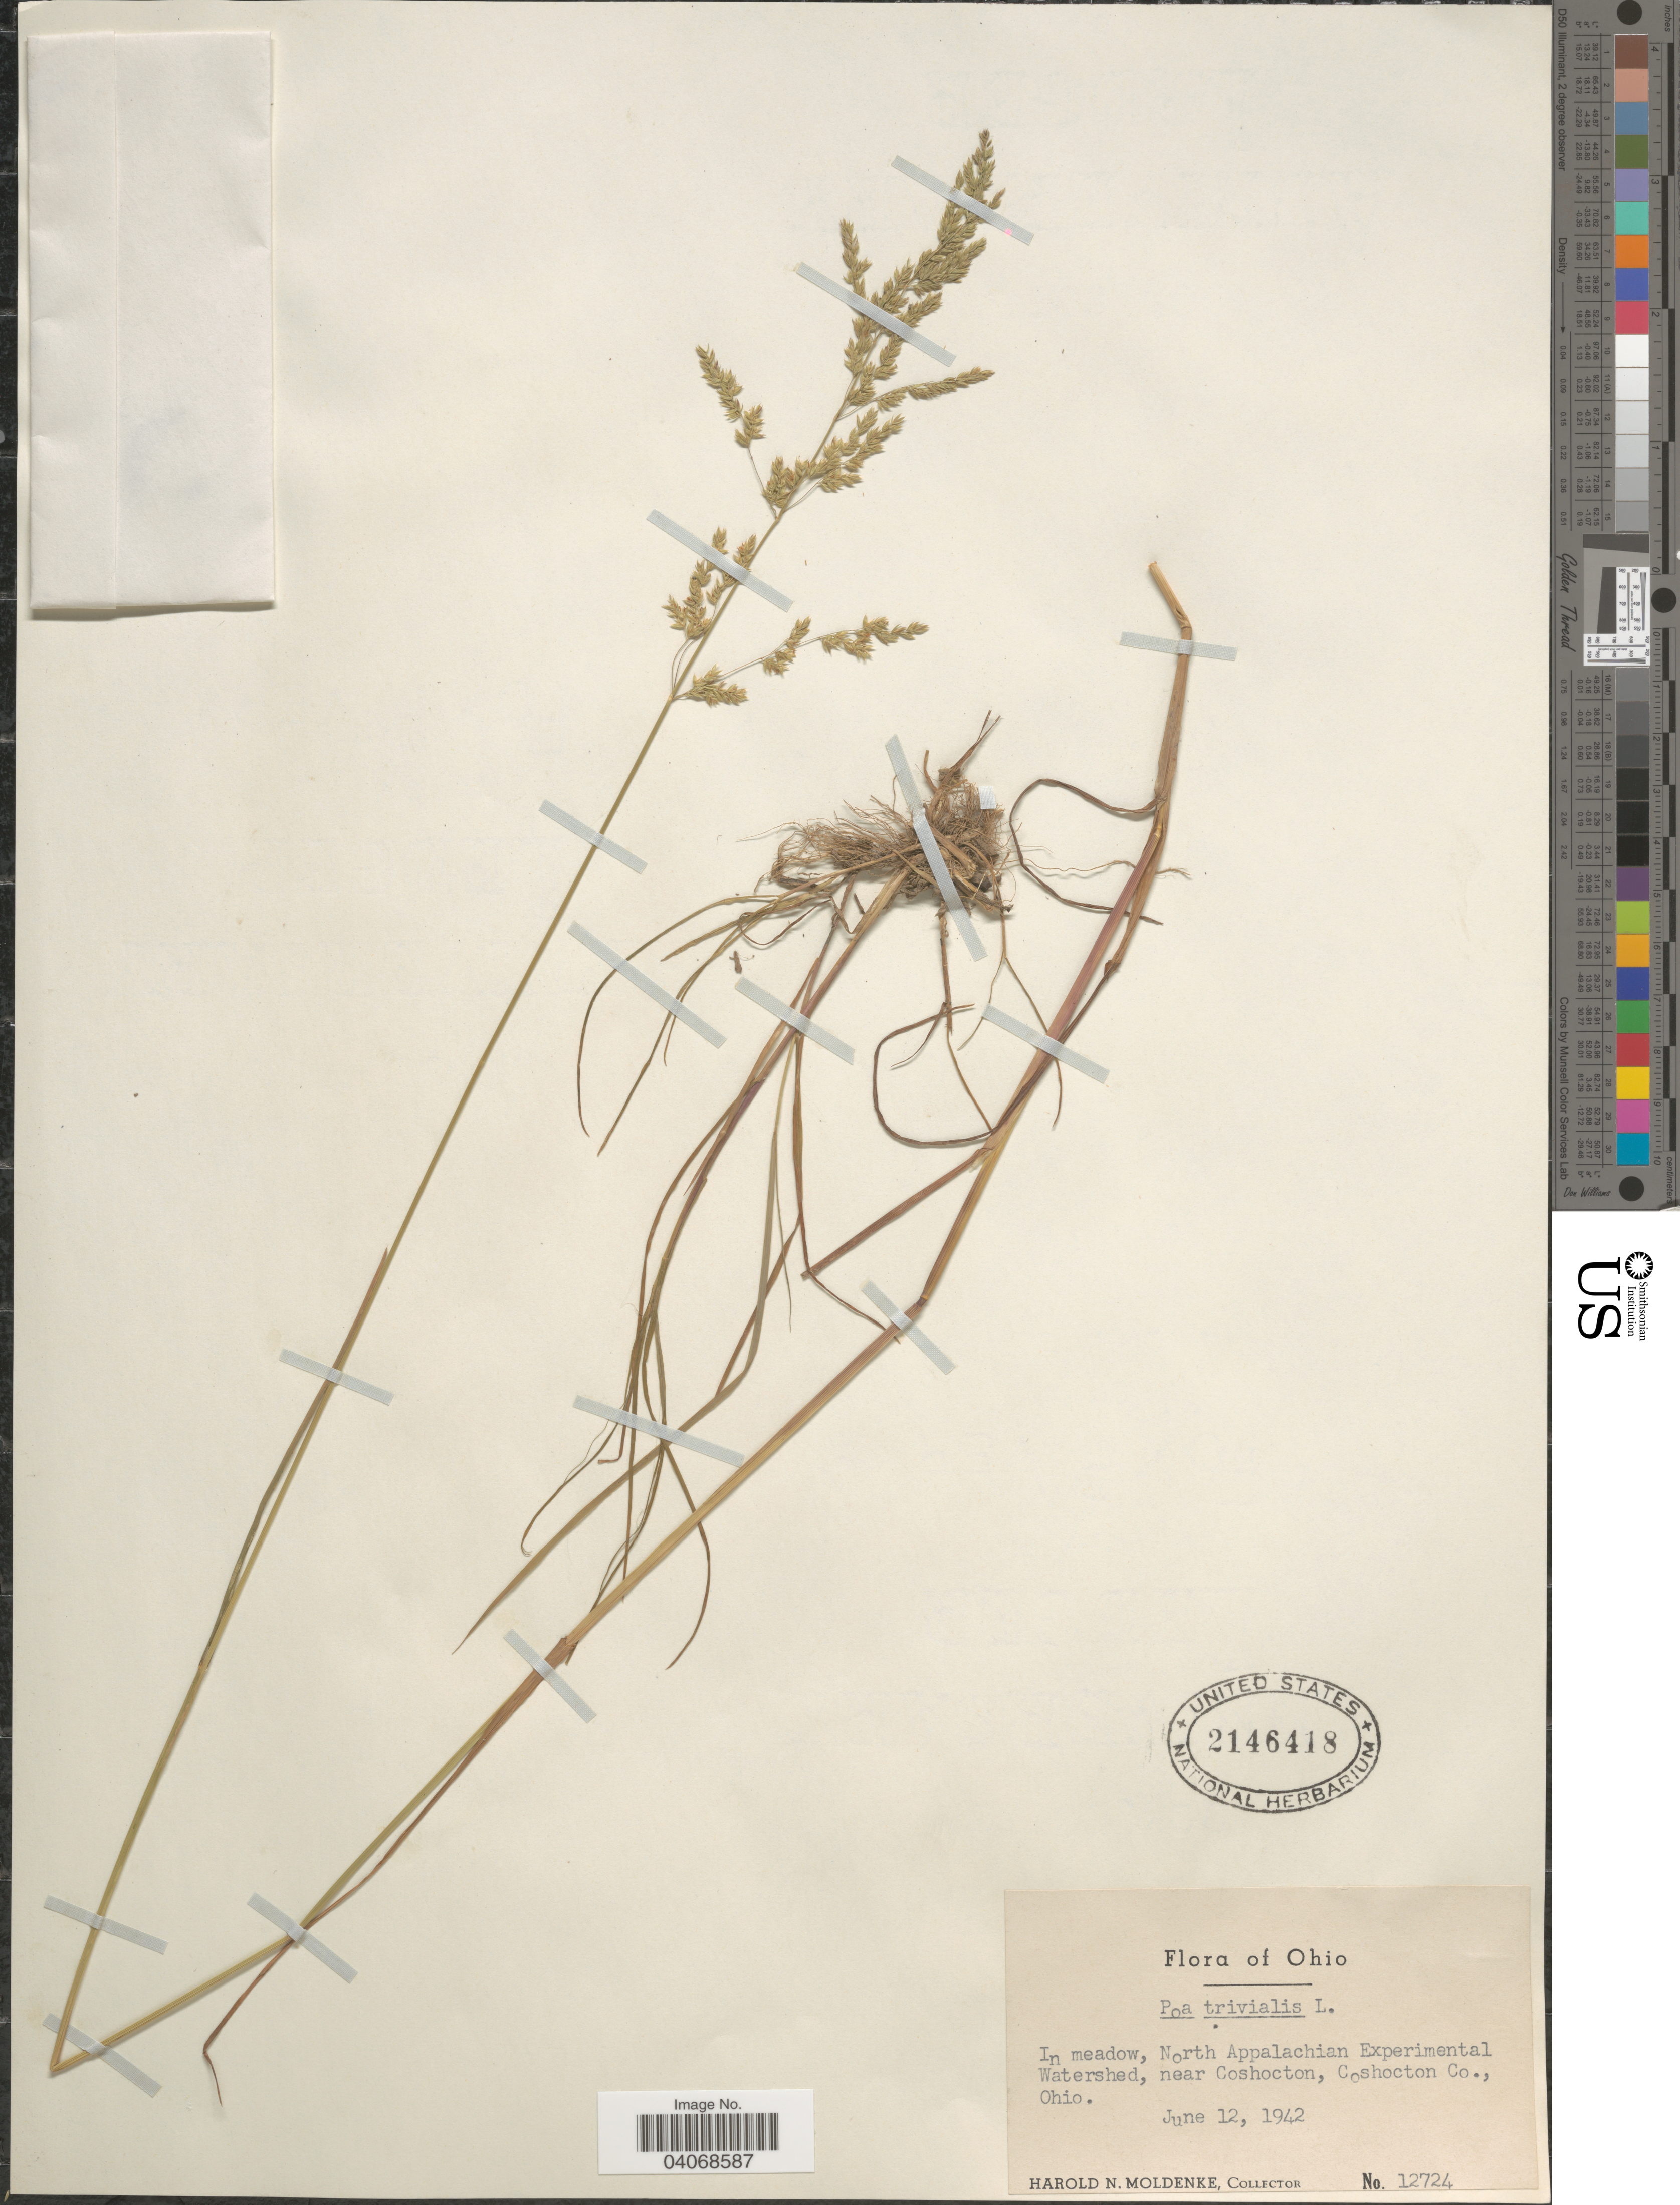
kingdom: Plantae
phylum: Tracheophyta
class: Liliopsida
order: Poales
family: Poaceae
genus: Poa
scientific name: Poa trivialis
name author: L.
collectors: H. N. Moldenke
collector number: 12724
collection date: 1942-06-12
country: United States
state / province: Ohio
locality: In meadow, North Appalachian Experimental Watershed, near Coshocton, Coshocton Co.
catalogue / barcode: US 2146418